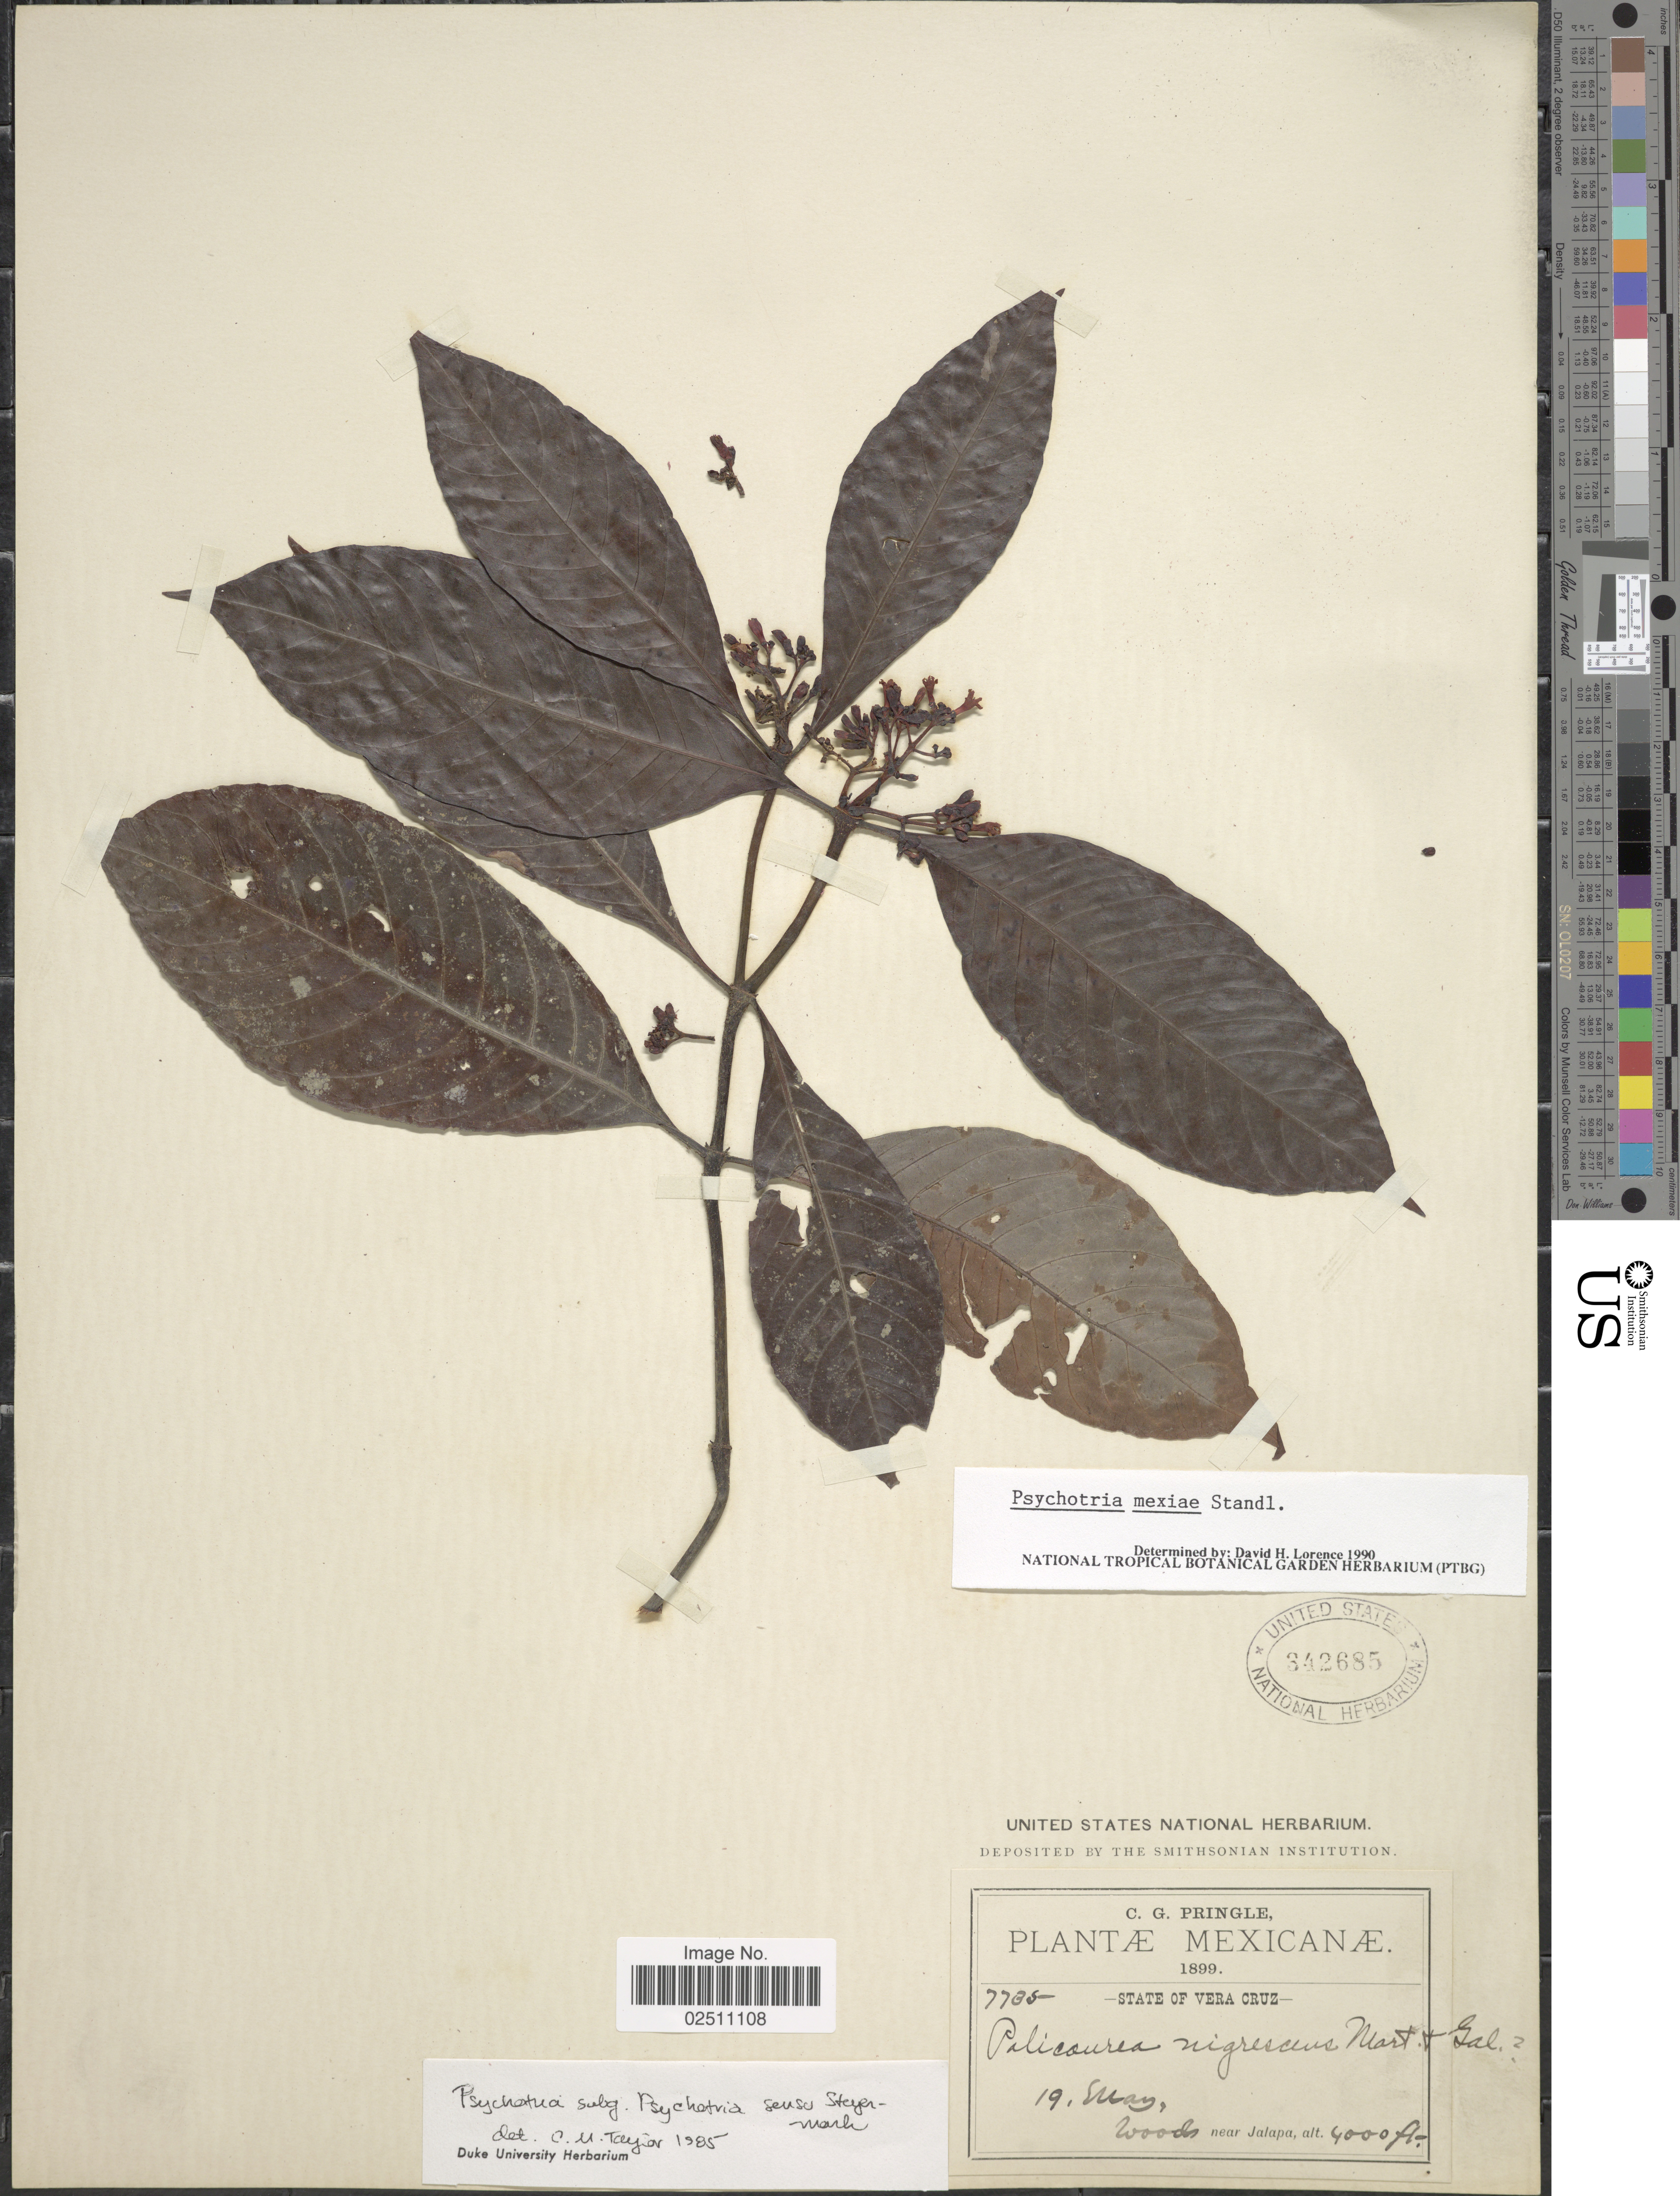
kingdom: Plantae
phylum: Tracheophyta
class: Magnoliopsida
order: Gentianales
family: Rubiaceae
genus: Psychotria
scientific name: Psychotria mexiae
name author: Standl.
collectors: C. G. Pringle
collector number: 7735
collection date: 1899-05-19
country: Mexico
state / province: Veracruz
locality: State of Vera Cruz, woods near Jalapa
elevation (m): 1219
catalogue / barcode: US 342685